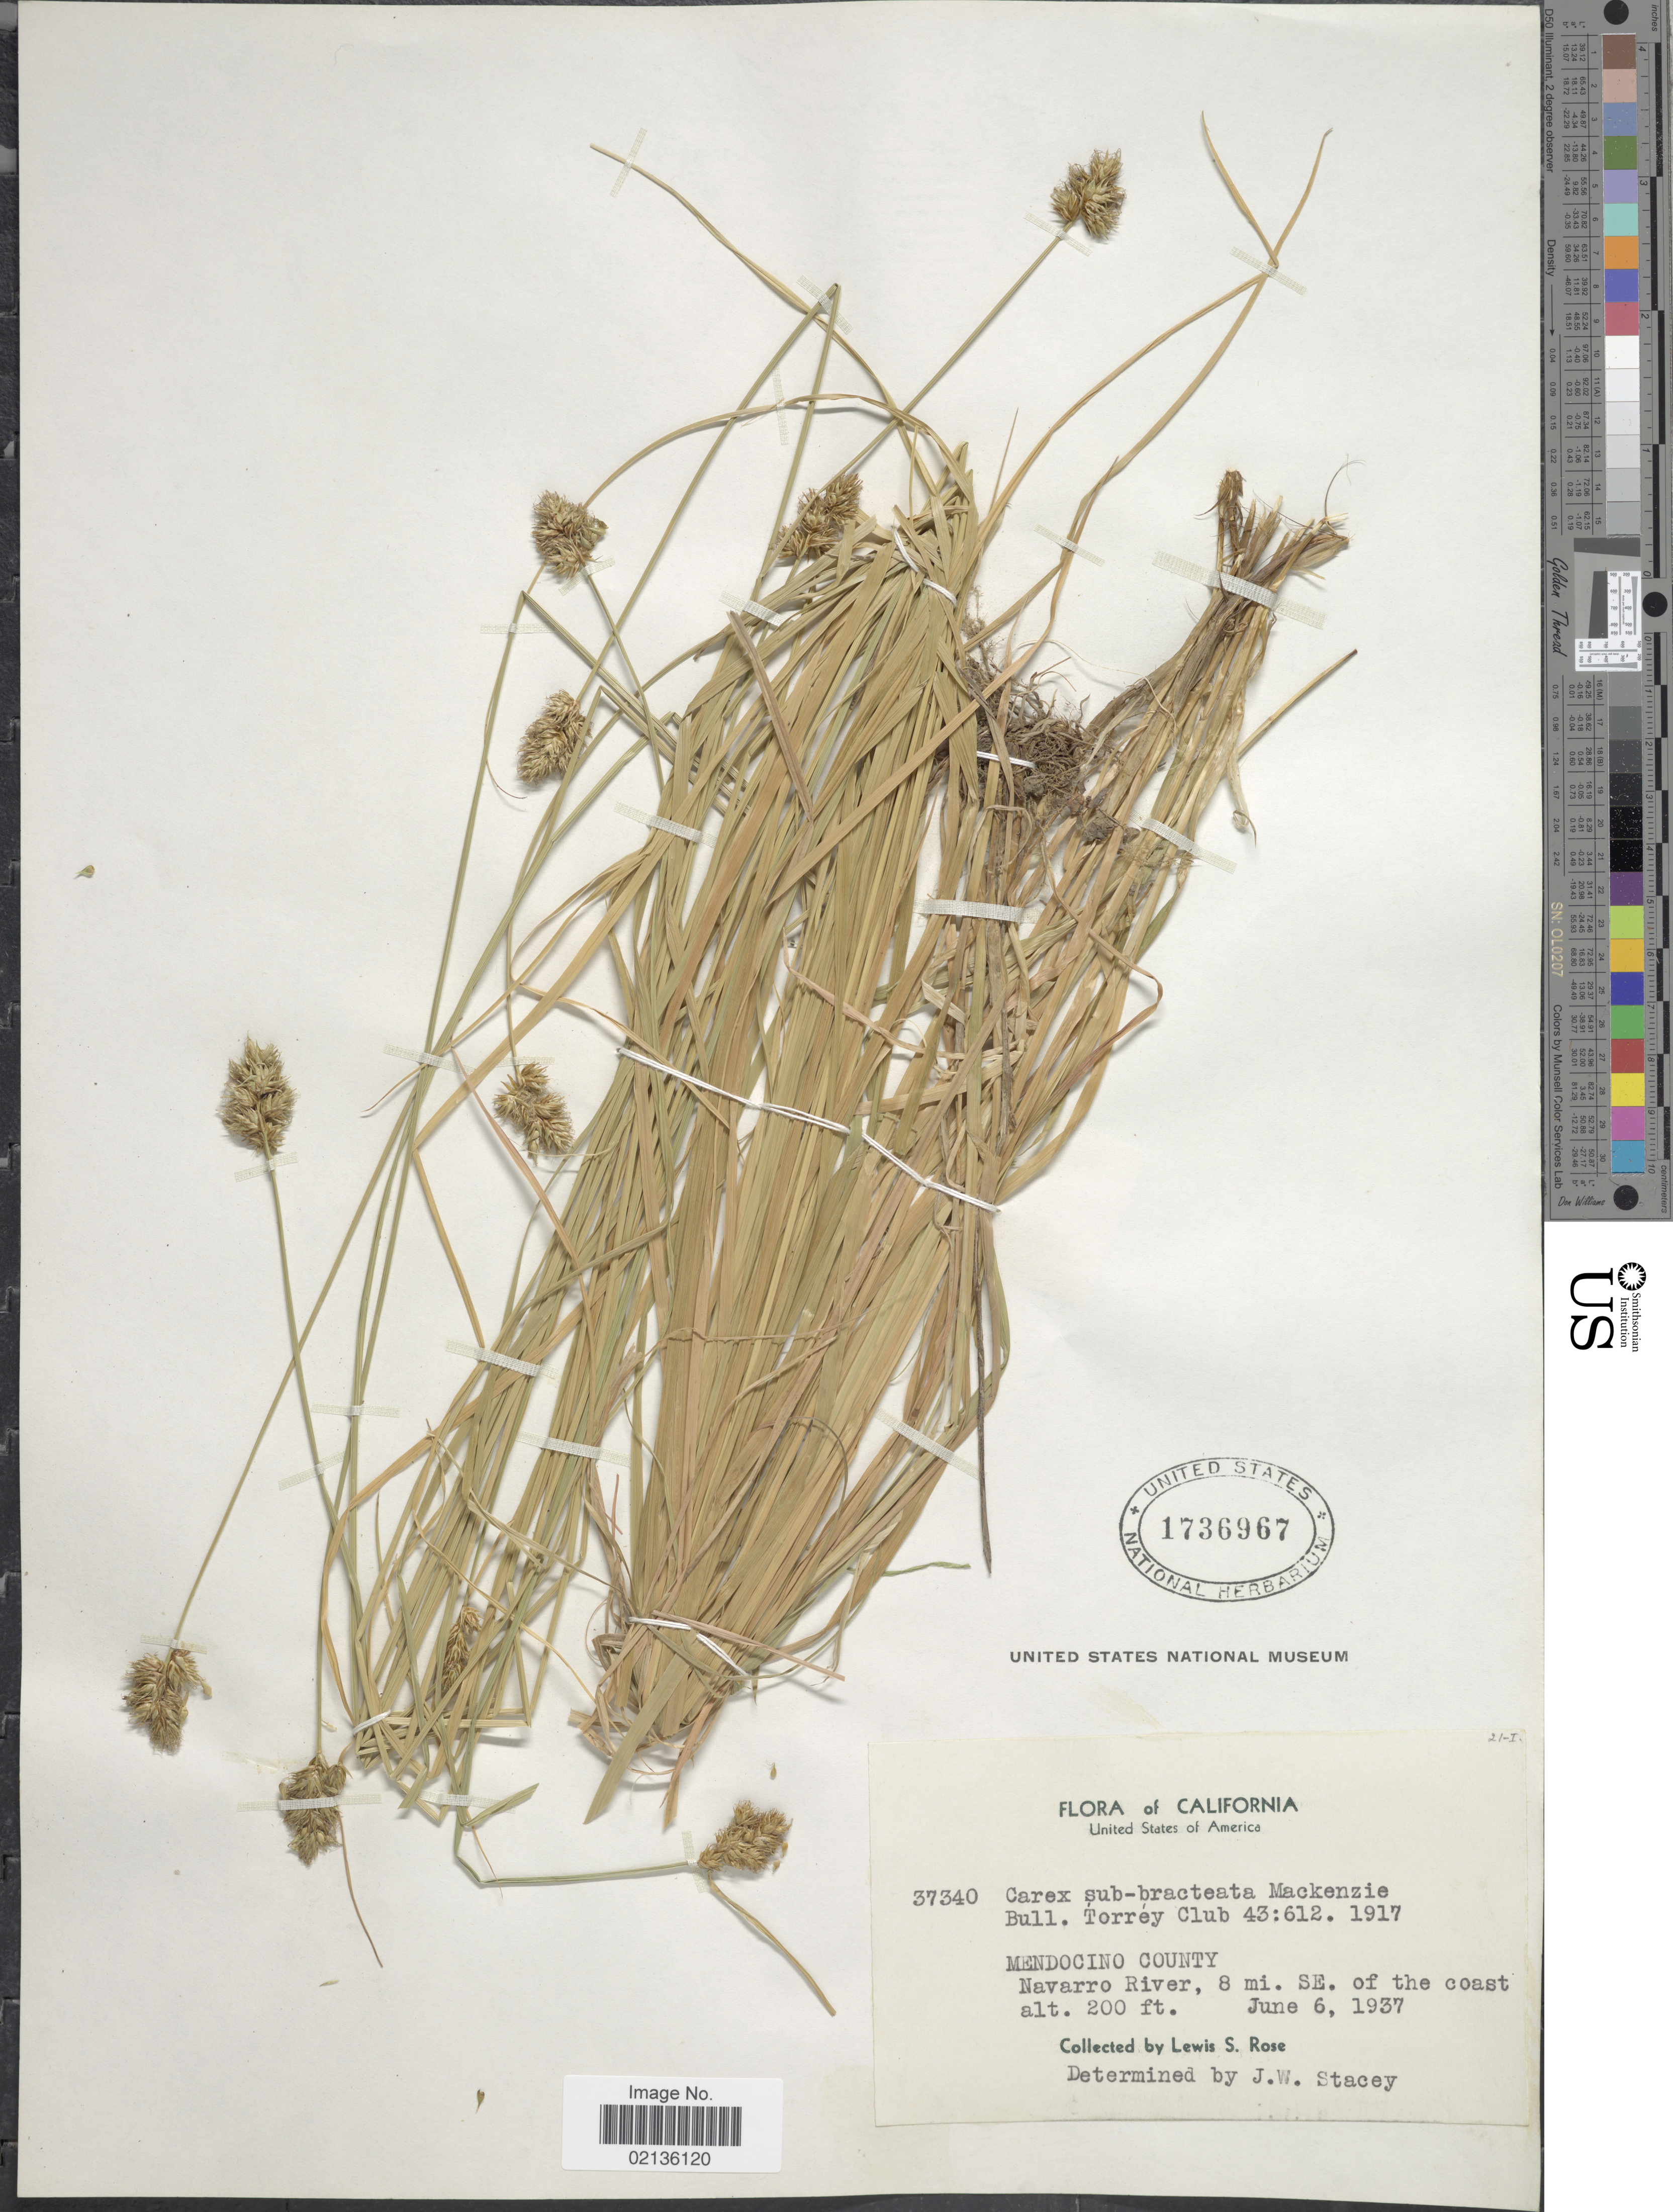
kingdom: Plantae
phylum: Tracheophyta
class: Liliopsida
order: Poales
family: Cyperaceae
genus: Carex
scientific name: Carex subbracteata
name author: Mack.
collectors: L. S. Rose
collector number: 37340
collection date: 1937-06-06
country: United States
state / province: California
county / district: Mendocino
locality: Mendocino County, Navarro River, 8 mi. SE. of the coast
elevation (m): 61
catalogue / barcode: US 1736967